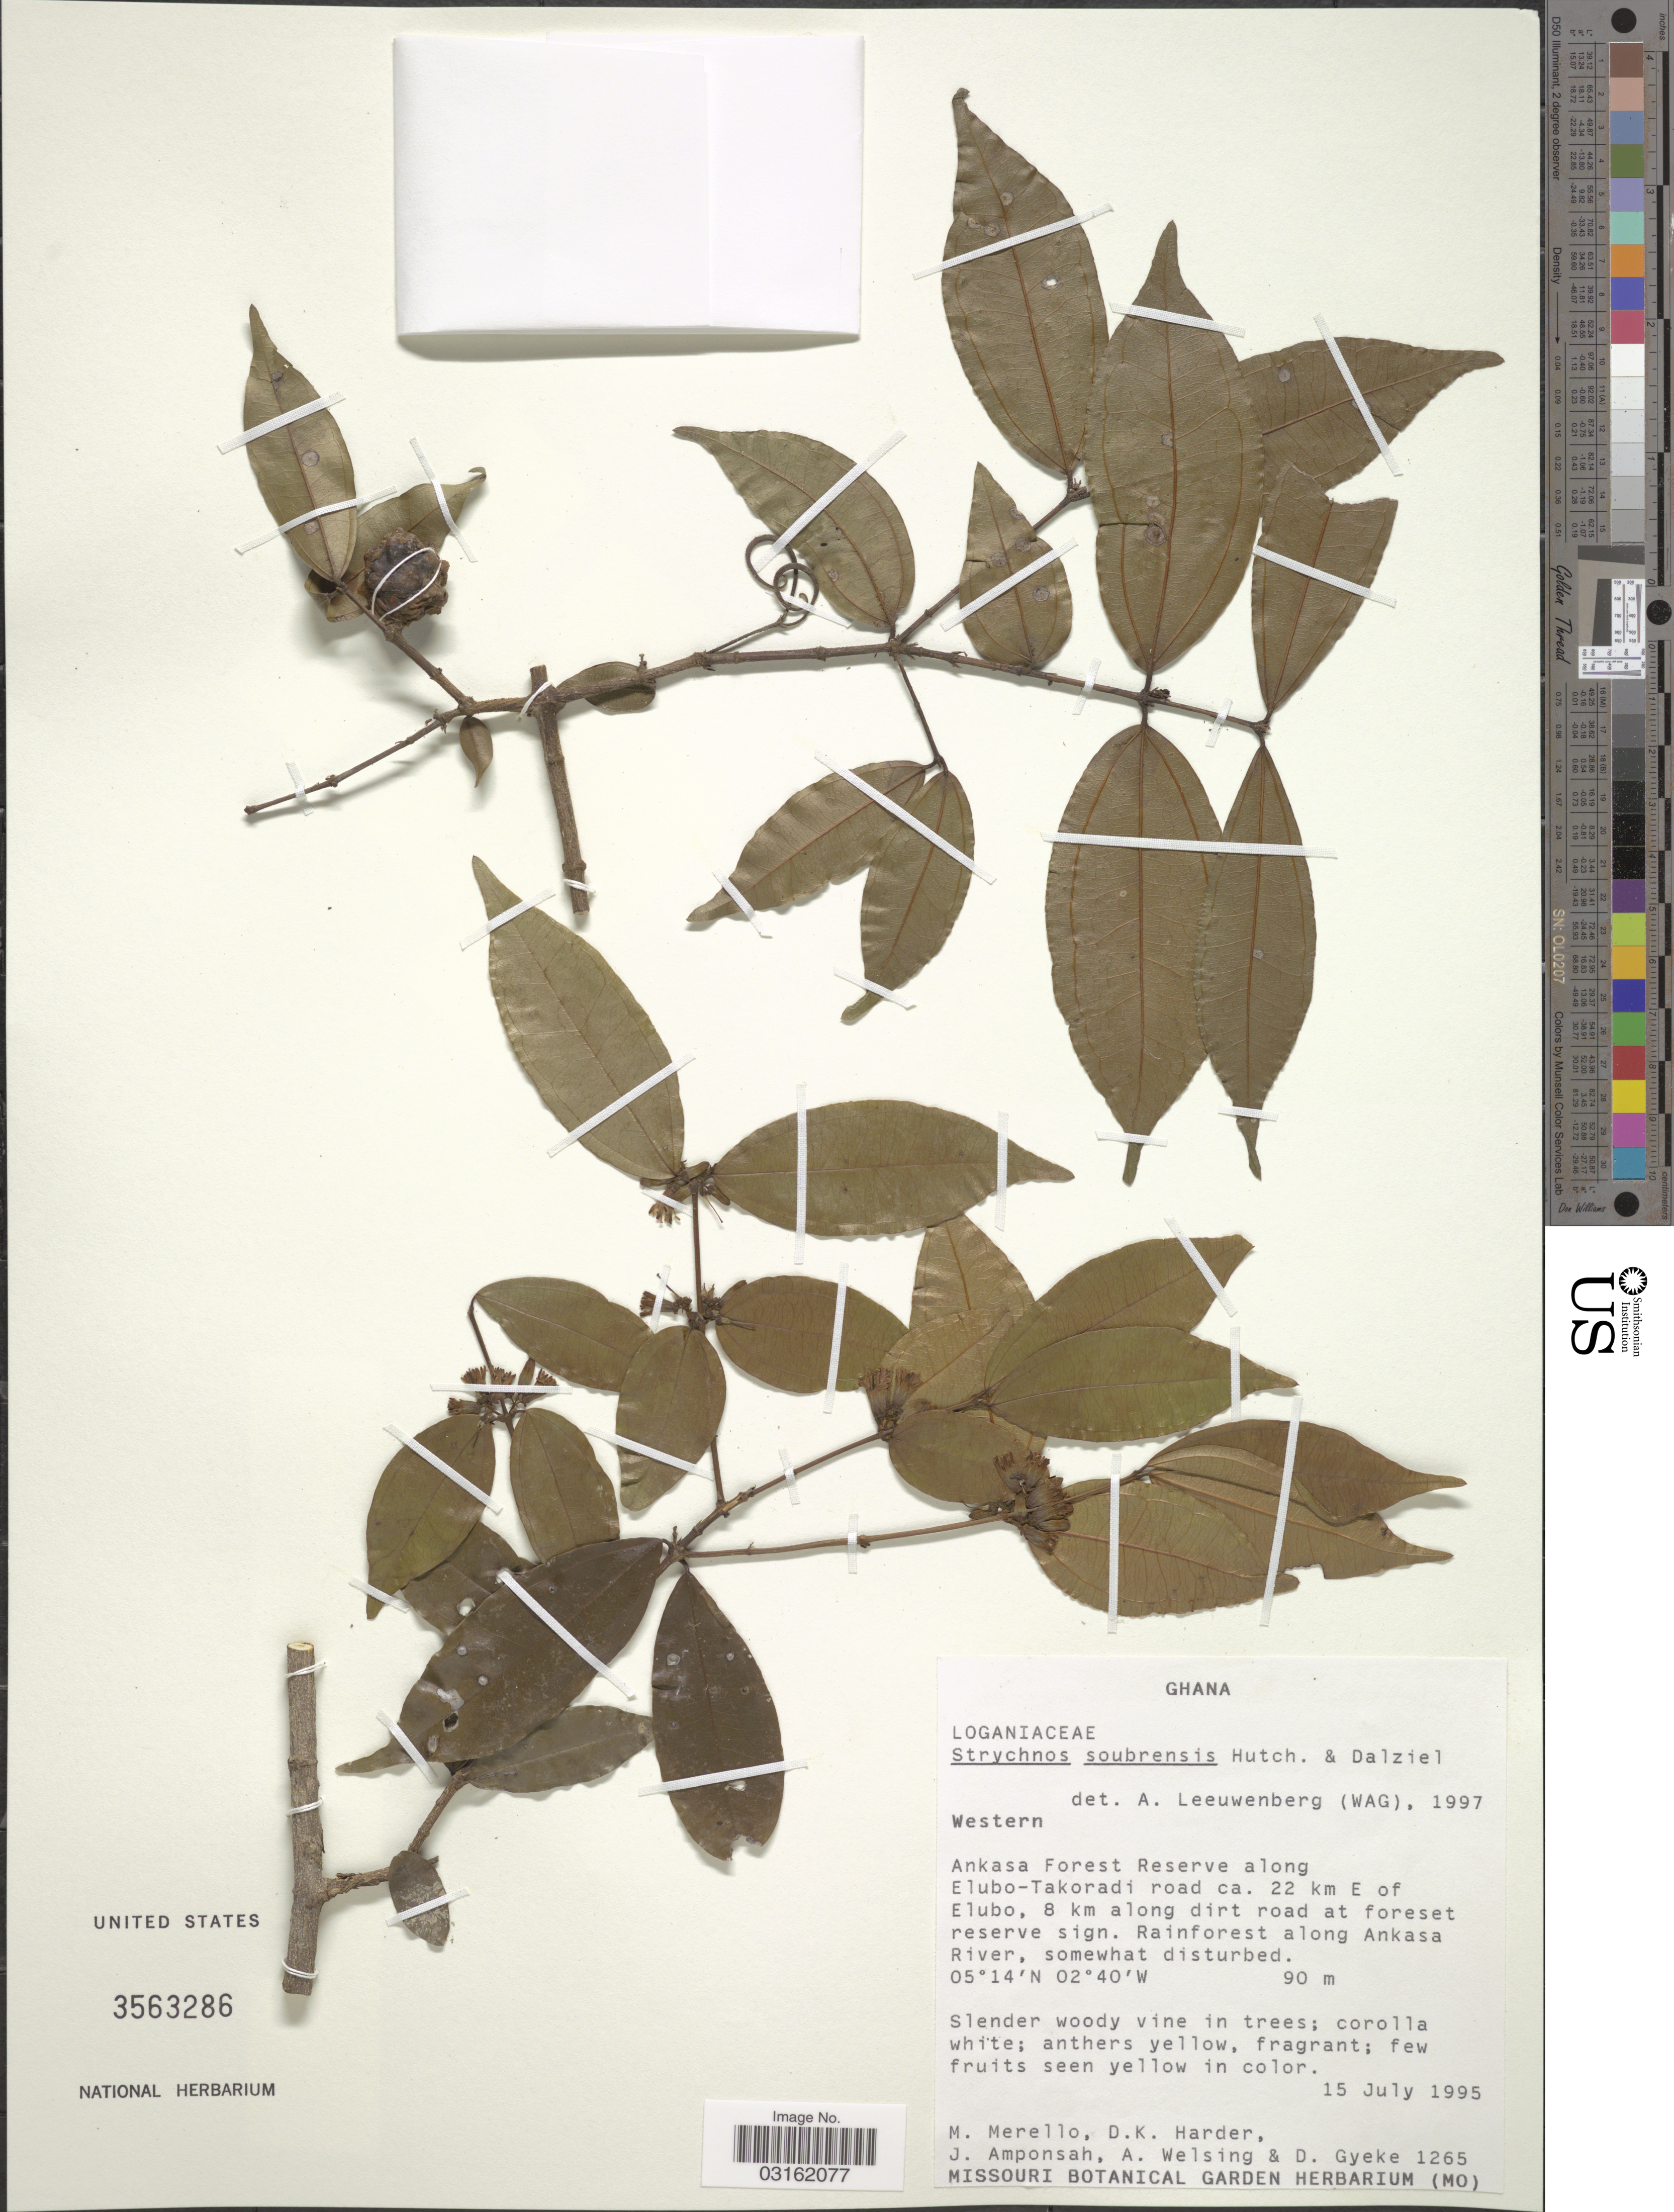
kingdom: Plantae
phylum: Tracheophyta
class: Magnoliopsida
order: Gentianales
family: Loganiaceae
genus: Strychnos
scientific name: Strychnos soubrensis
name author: Hutch. & Dalziel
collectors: M. Merello, D. Harder, J. Amponsah, A. Welsing & D. Gyeke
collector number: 1265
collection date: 1995-07-15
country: Ghana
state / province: Western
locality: Ankasa Forest Reserve along Elubo-Takoradi road ca. 22 km E of Elubo, 8 km along dirt road at foreset reserve sign. Rainforest along Ankasa River, somewhat disturbed.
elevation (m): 90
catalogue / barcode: US 3563286